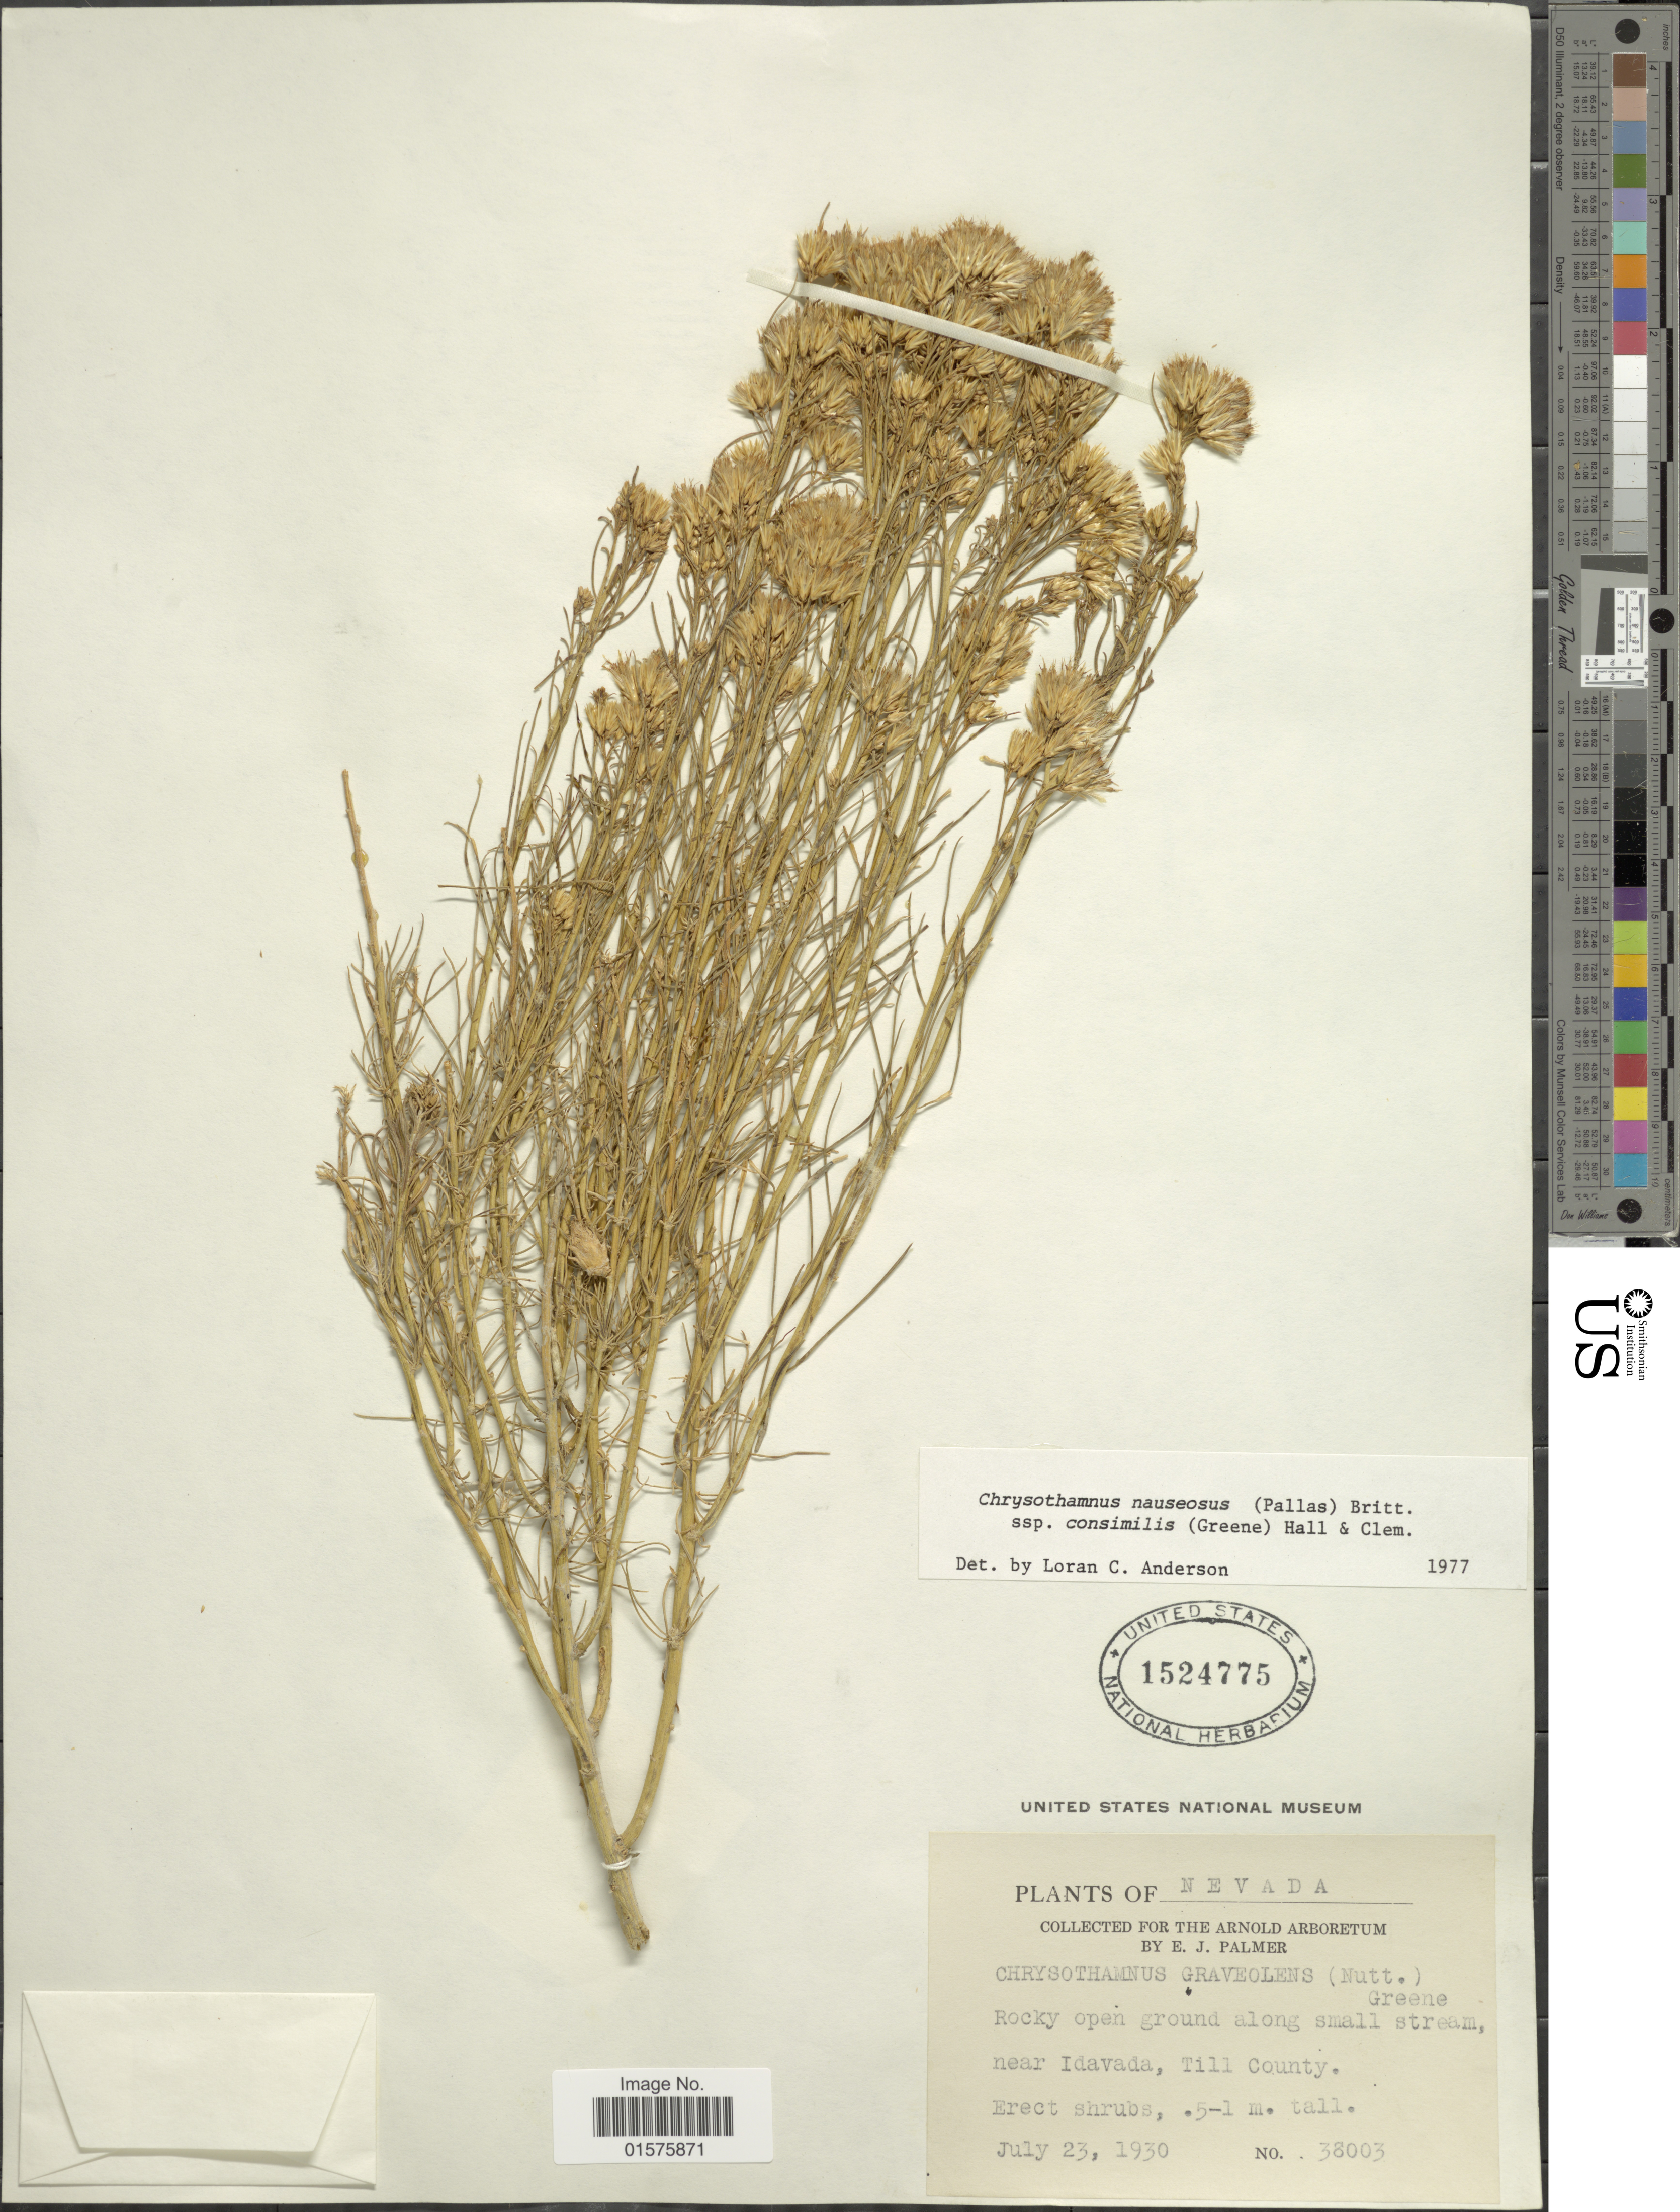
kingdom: Plantae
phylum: Tracheophyta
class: Magnoliopsida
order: Asterales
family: Asteraceae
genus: Ericameria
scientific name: Ericameria nauseosa var. oreophila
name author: (A. Nelson) G.L. Nesom & G.I. Baird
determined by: Urbatsch, Lowell E., Curator (LSU), Louisiana State University (UNITED STATES)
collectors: E. J. Palmer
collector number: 38003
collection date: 1930-07-23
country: United States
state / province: Nevada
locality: Near Idavada, Till County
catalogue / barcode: US 1524775